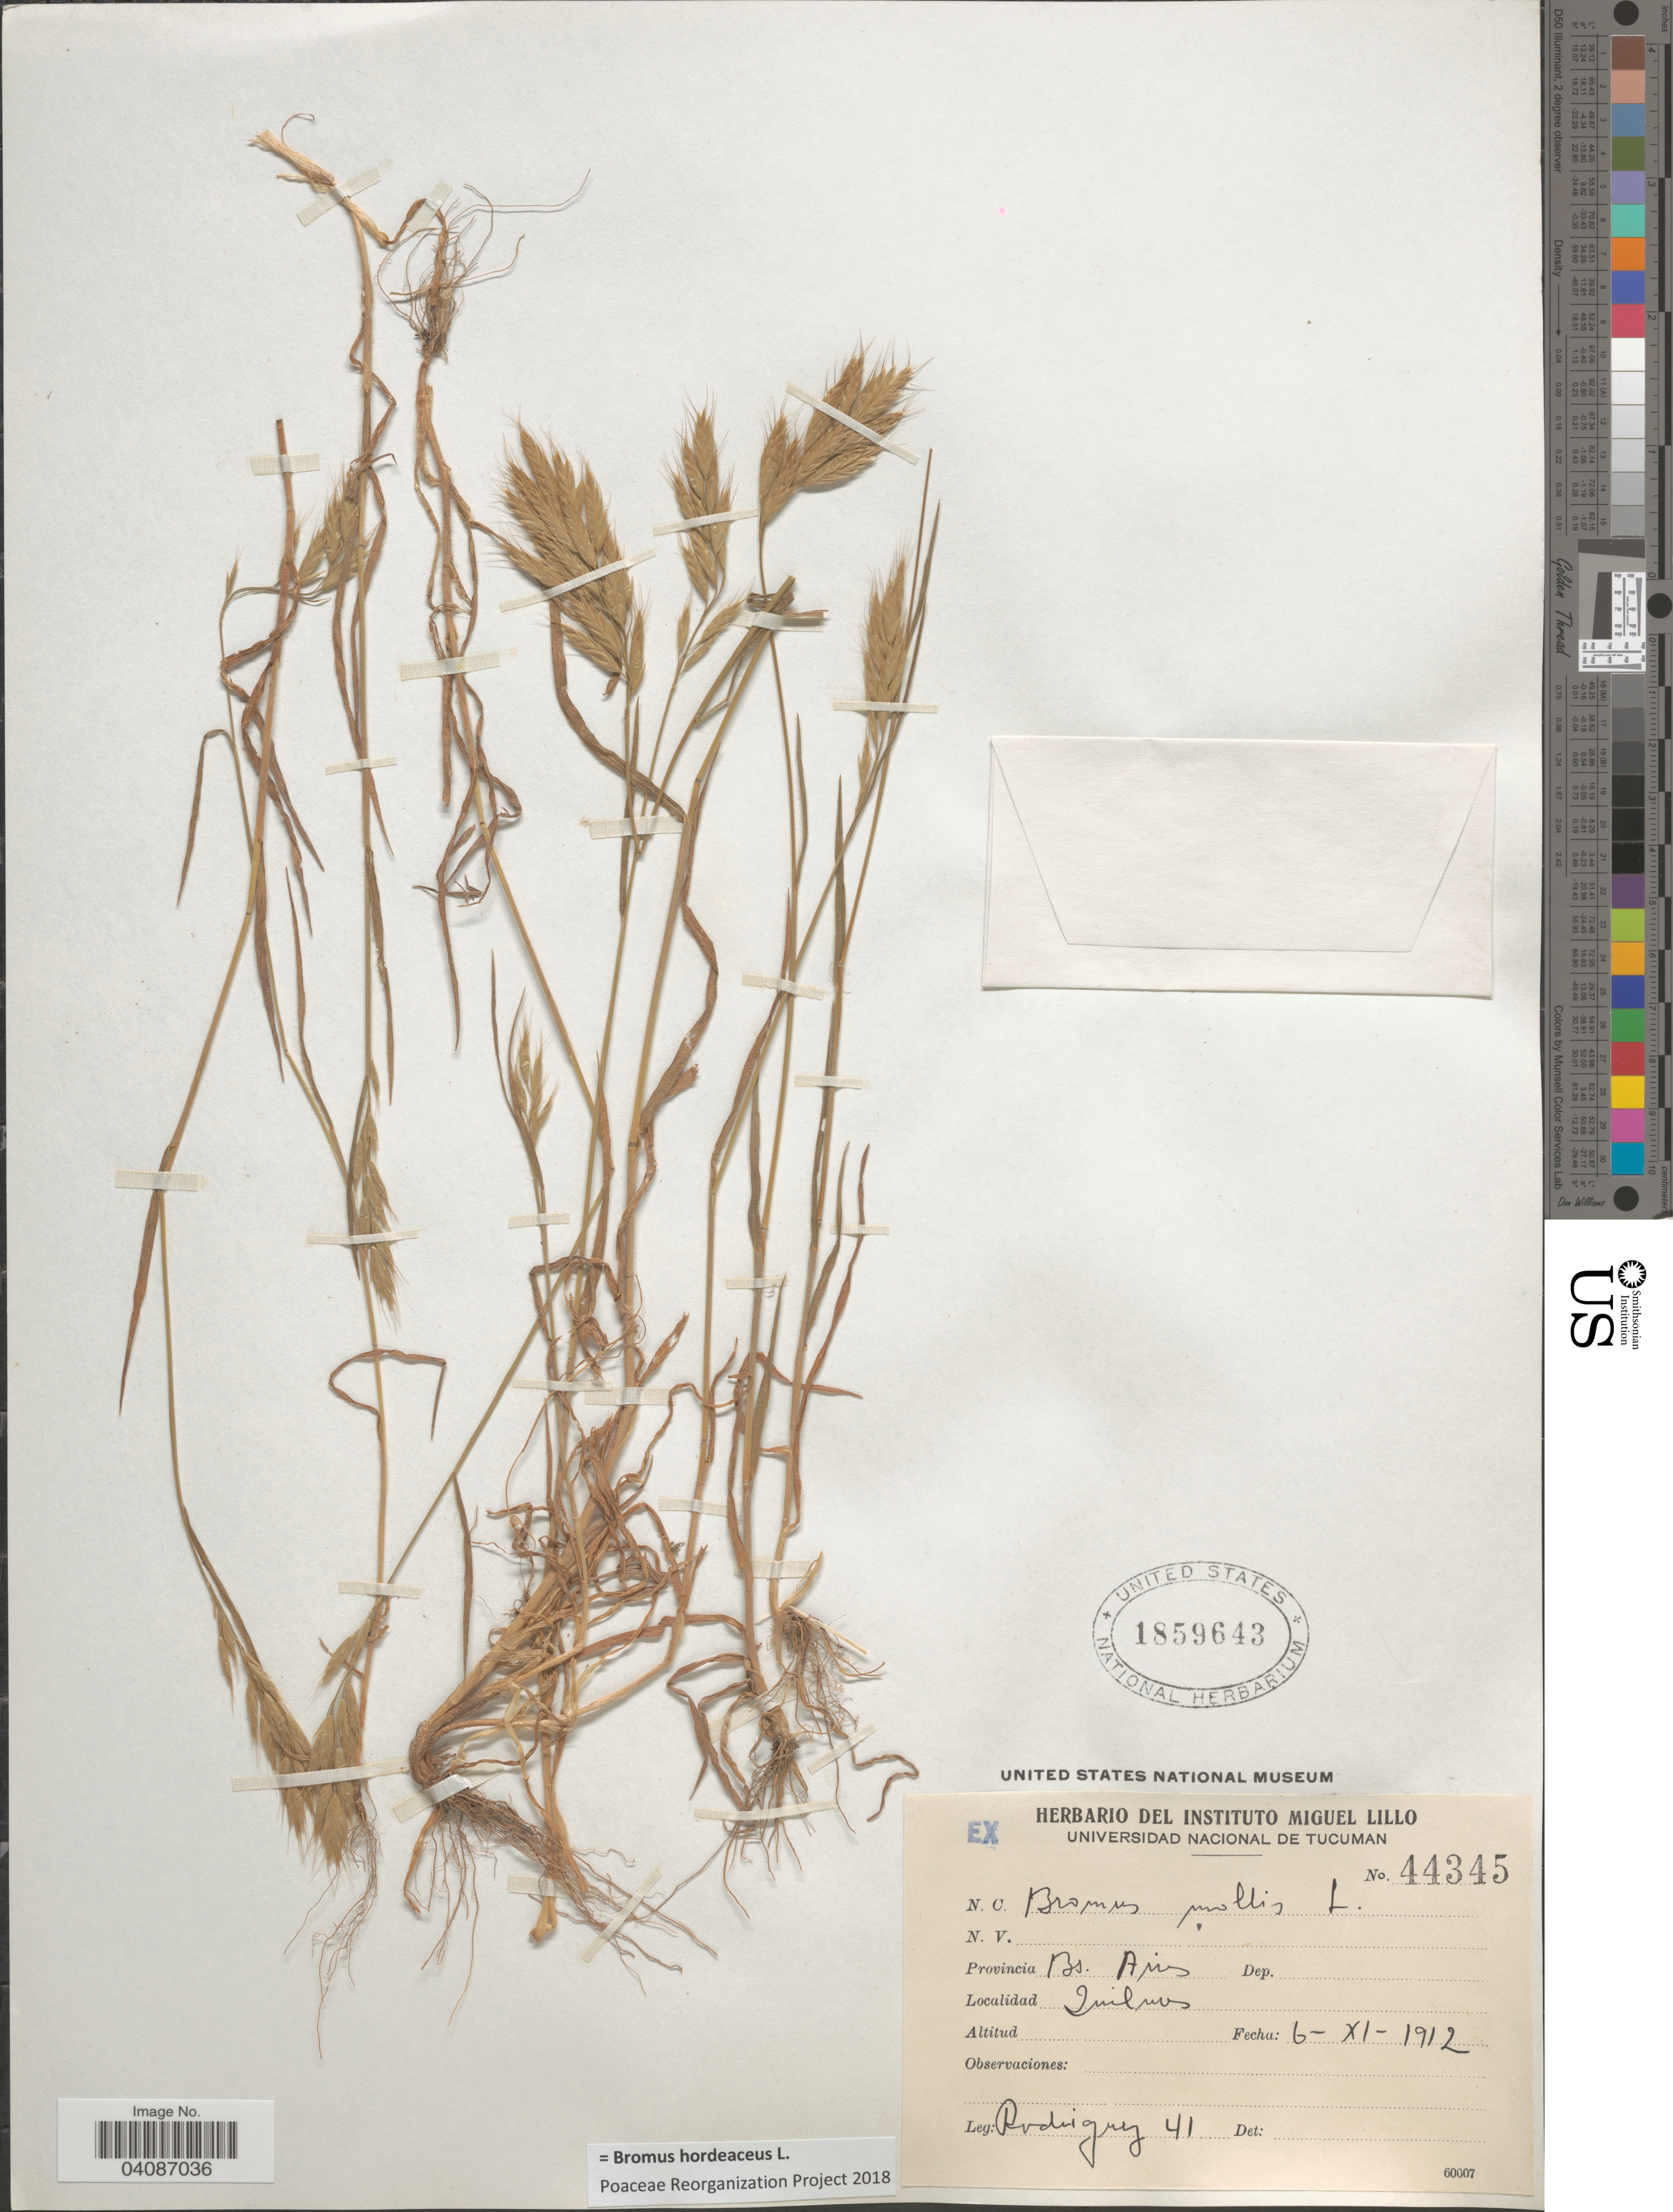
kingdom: Plantae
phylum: Tracheophyta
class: Liliopsida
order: Poales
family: Poaceae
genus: Bromus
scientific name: Bromus hordeaceus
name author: L.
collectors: Rodriguez, --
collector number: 41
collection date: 1912-11-06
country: Argentina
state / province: Buenos Aires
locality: Quilmes.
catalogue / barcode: US 1859643